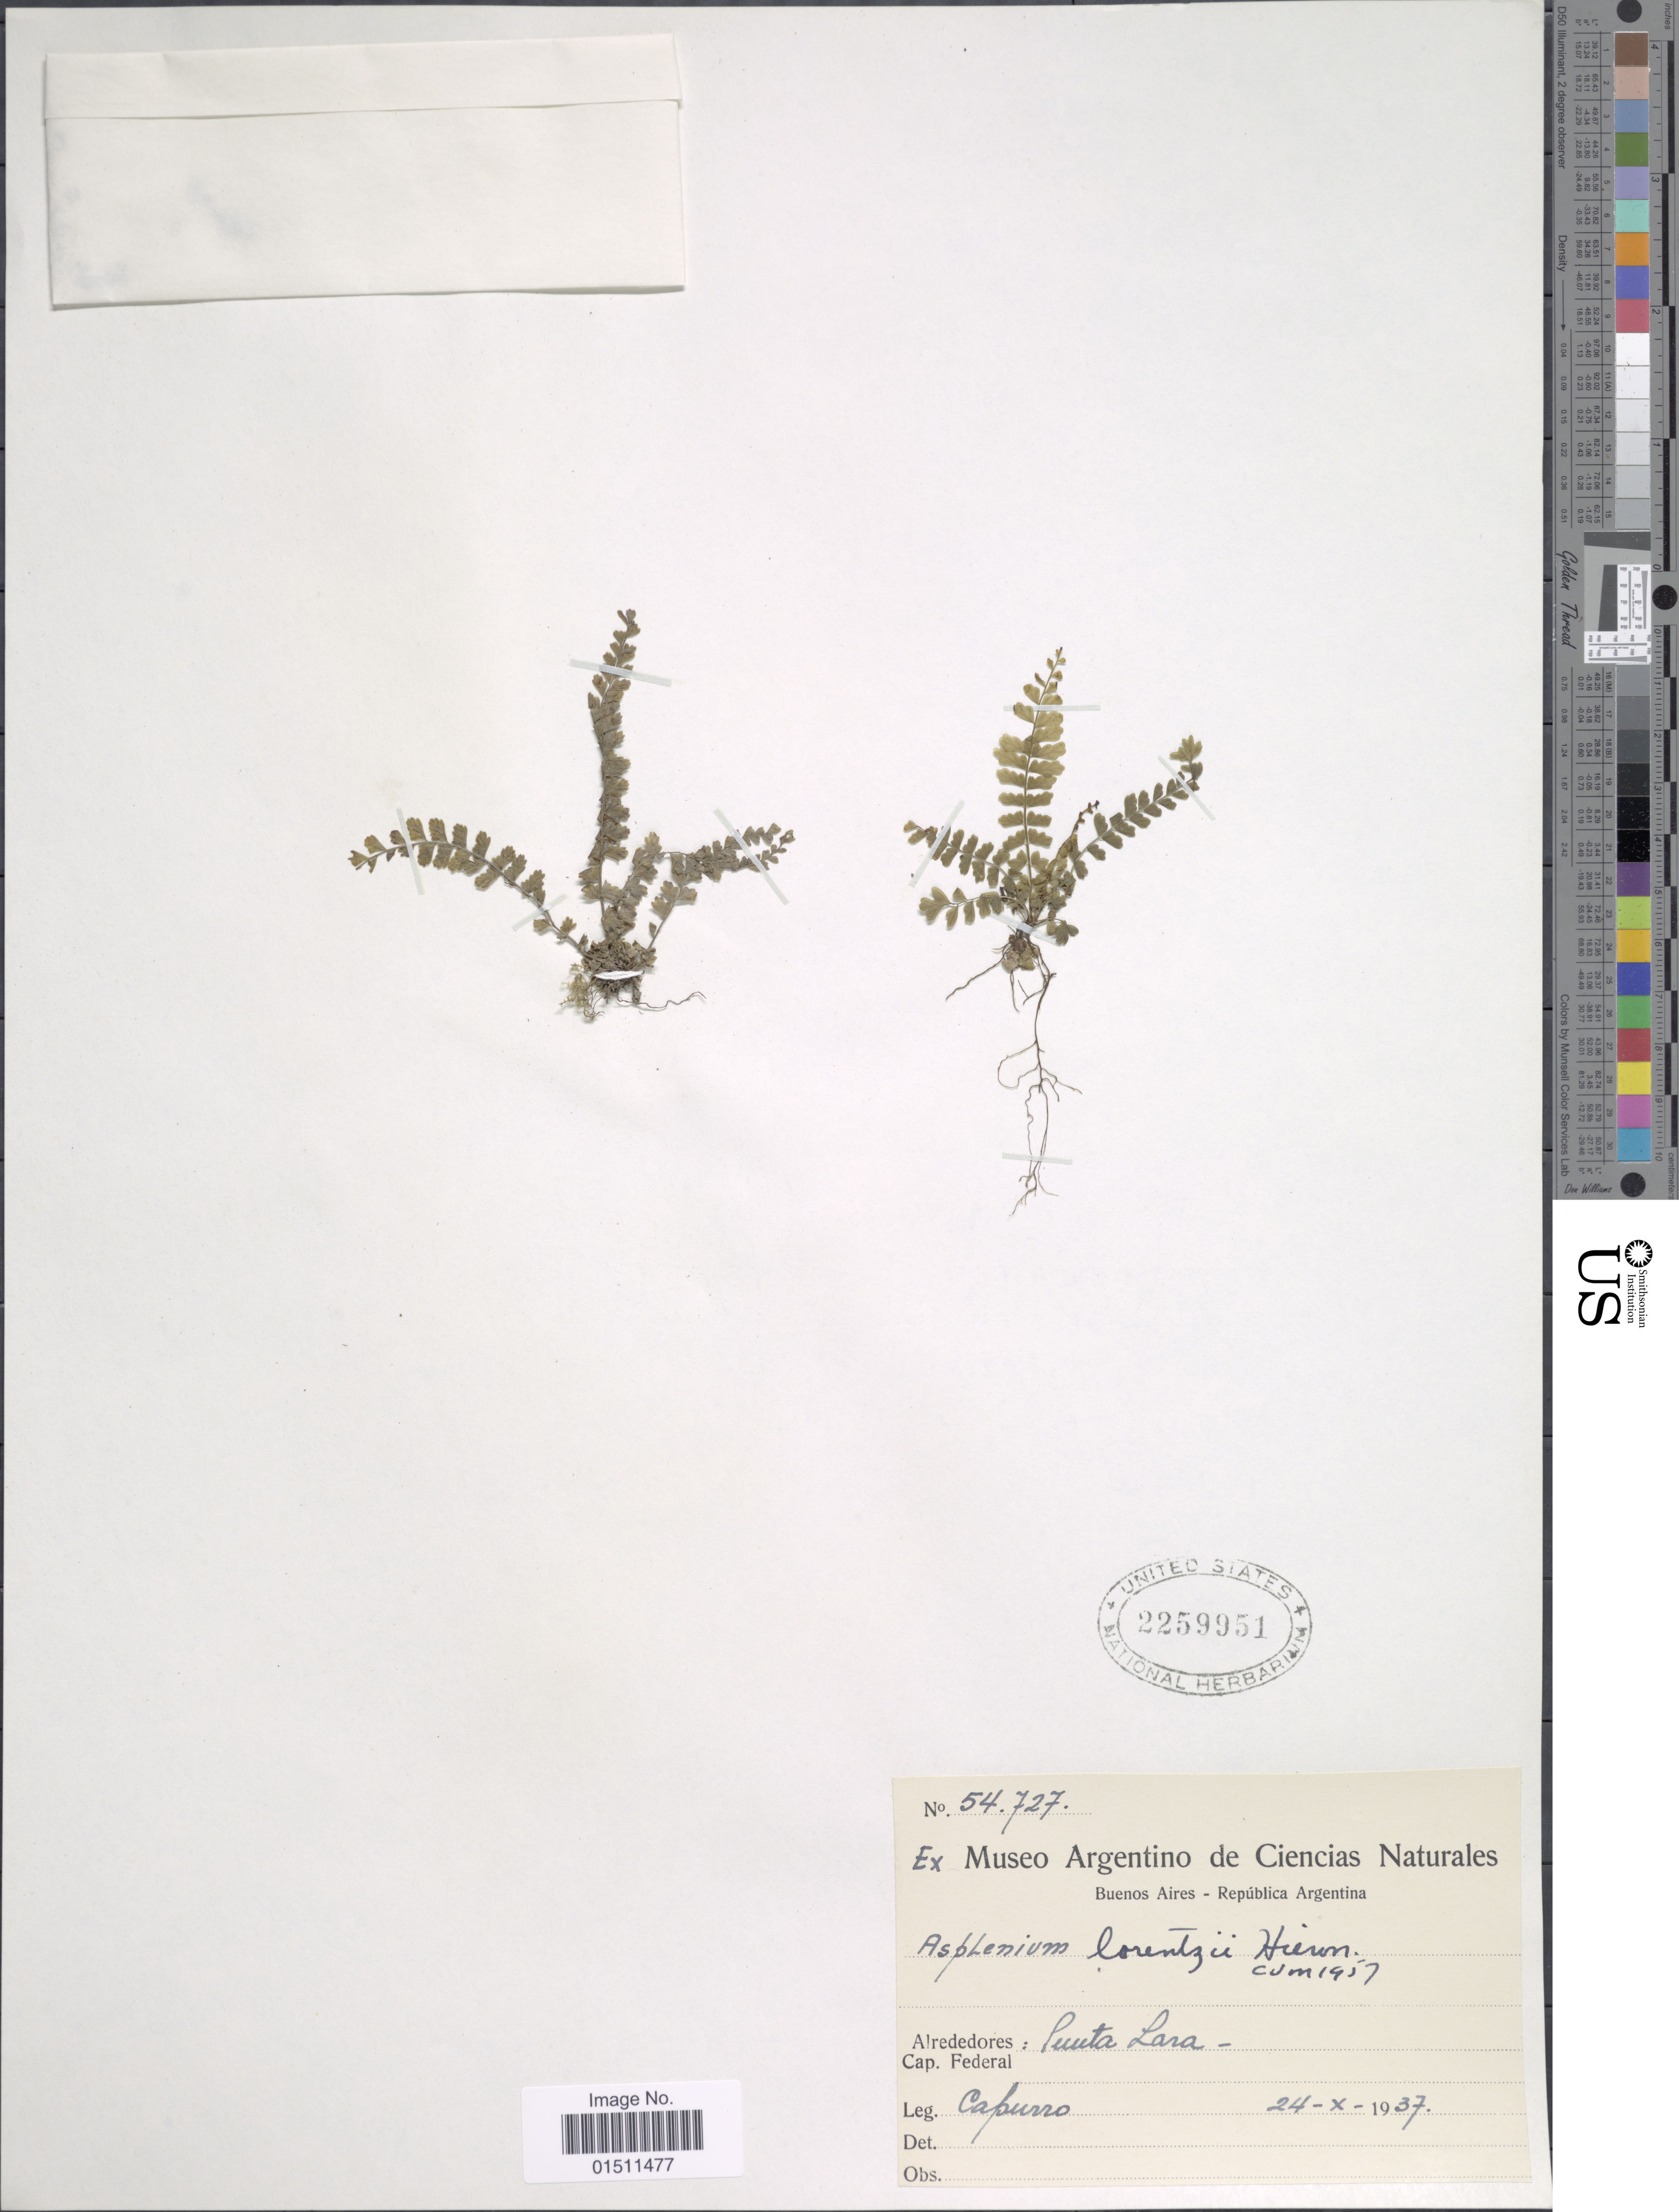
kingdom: Plantae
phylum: Tracheophyta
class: Polypodiopsida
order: Polypodiales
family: Aspleniaceae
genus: Asplenium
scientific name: Asplenium lorentzii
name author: Hieron.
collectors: -. Capurro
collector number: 54727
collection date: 1937-10-14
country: Argentina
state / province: Buenos Aires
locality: Republica Argentina, Punta Lara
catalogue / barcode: US 2259951